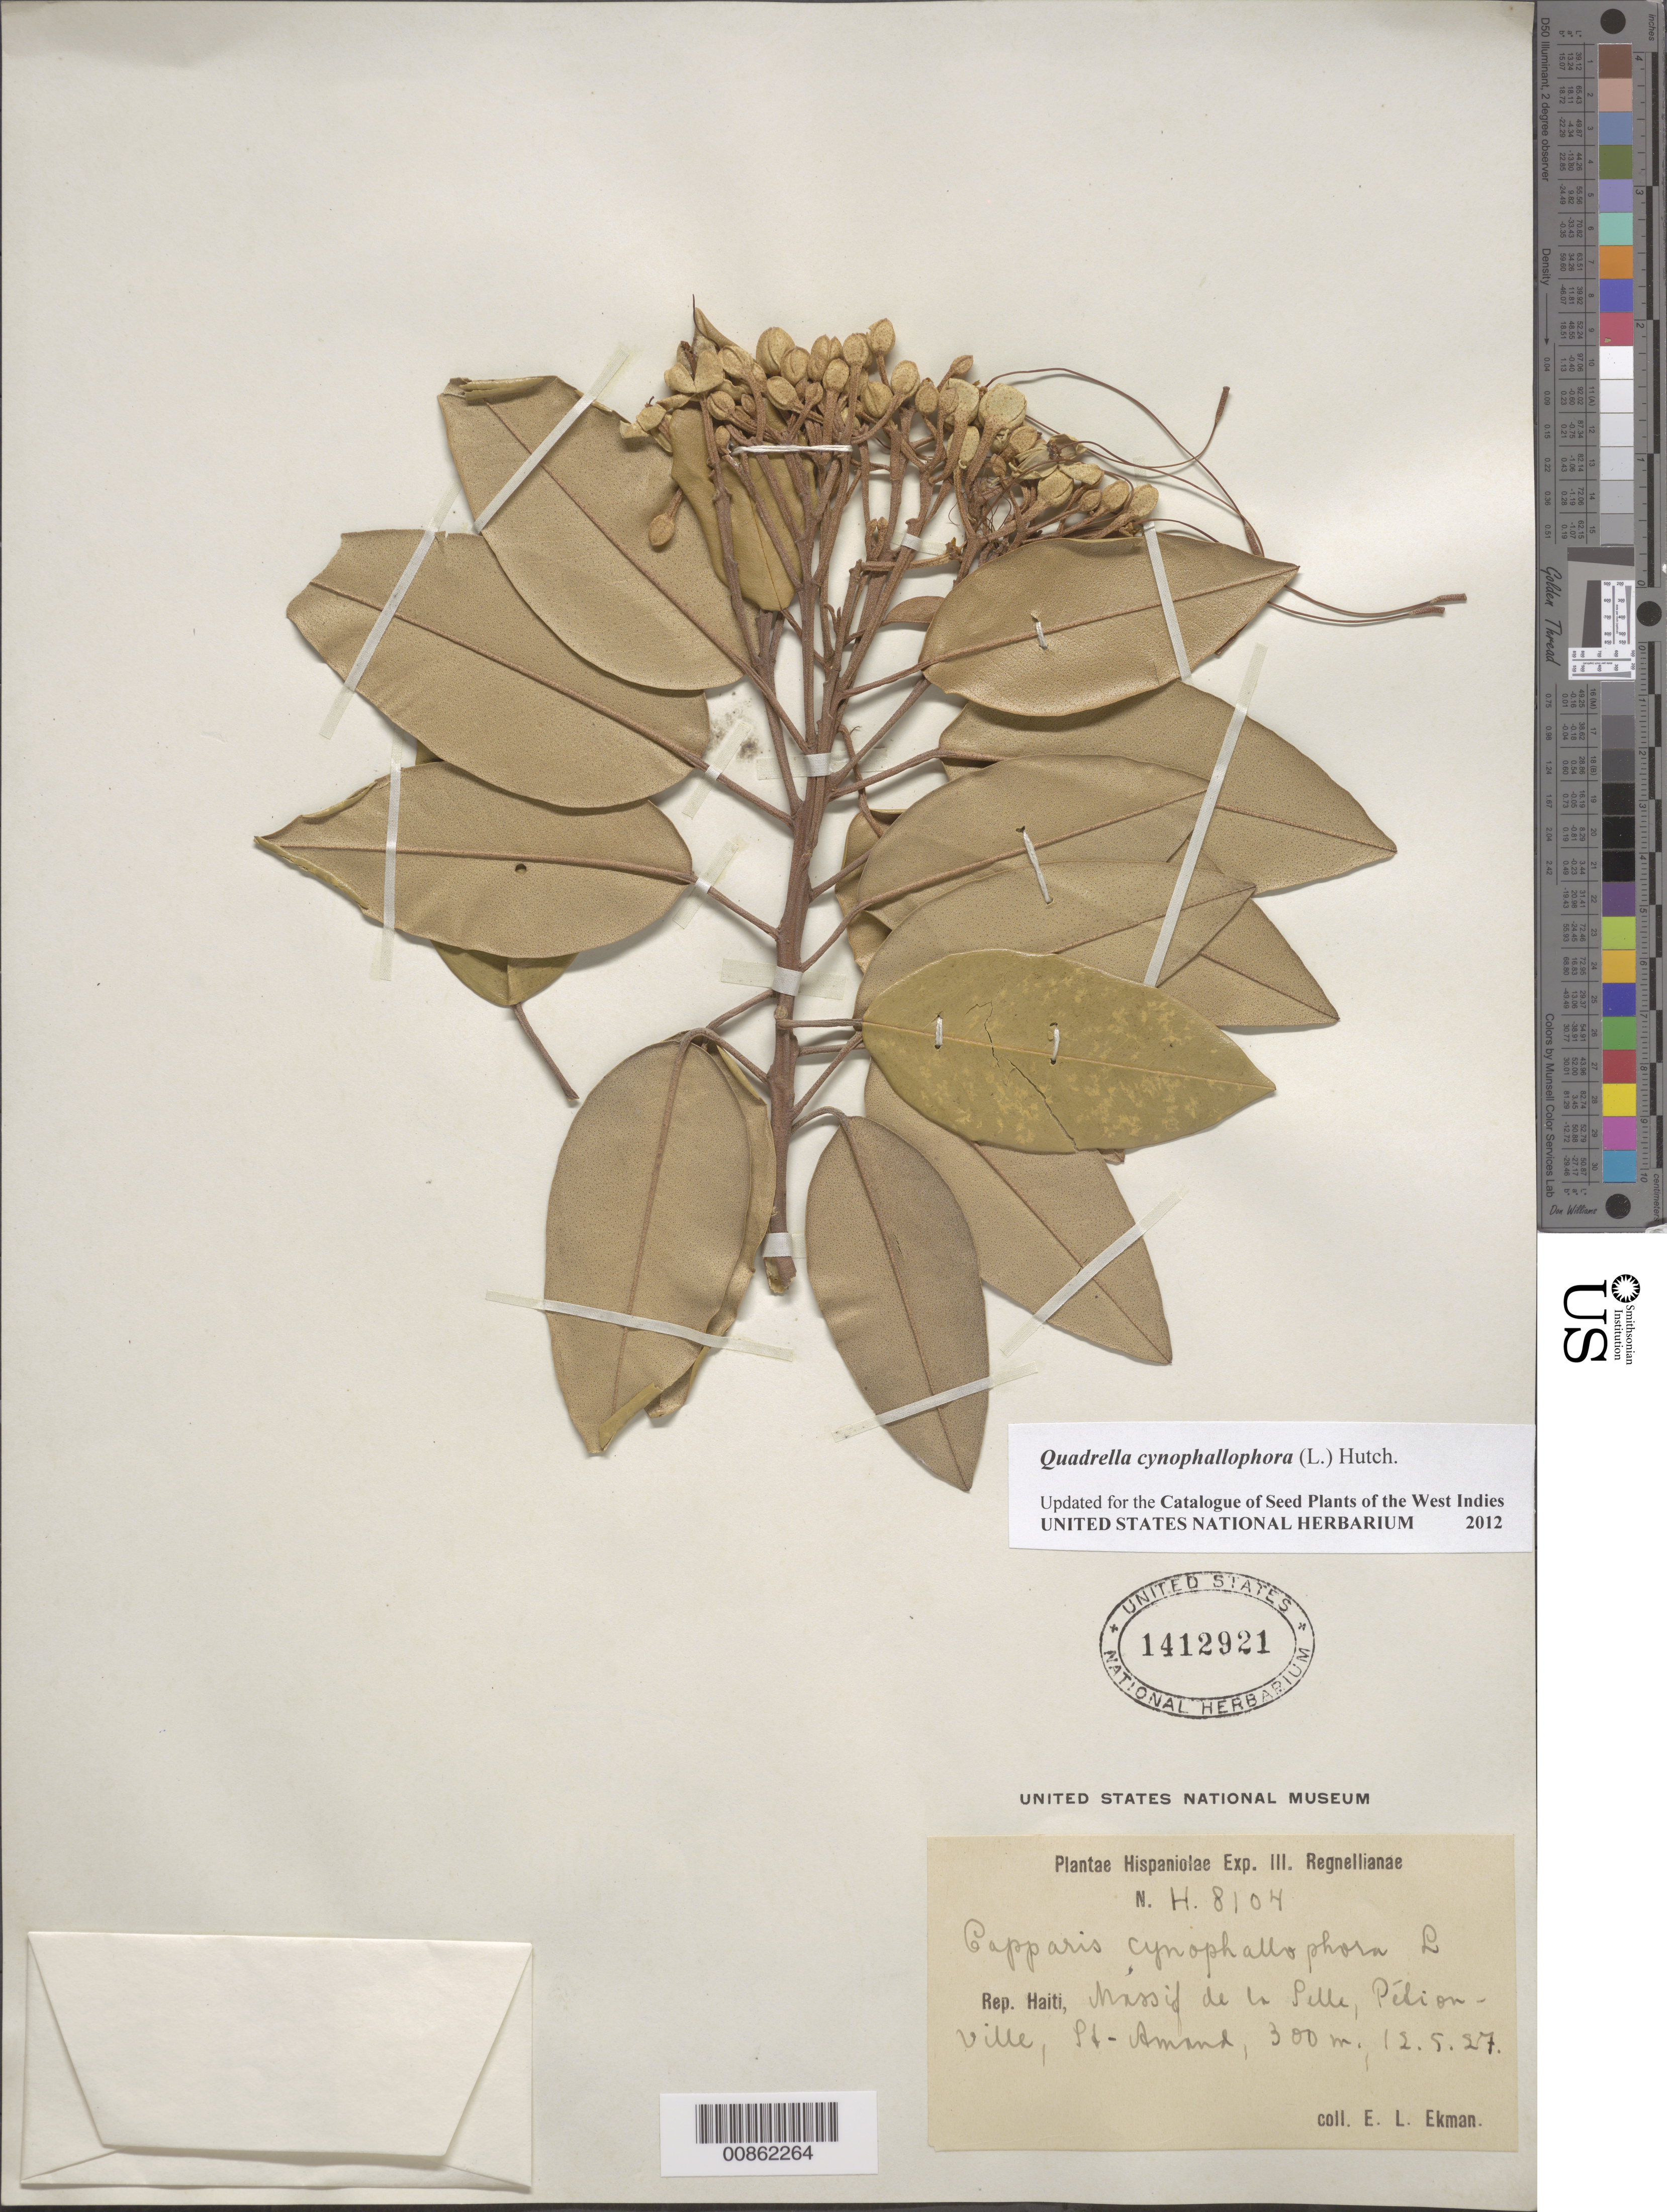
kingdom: Plantae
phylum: Tracheophyta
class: Magnoliopsida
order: Brassicales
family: Capparaceae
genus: Quadrella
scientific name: Quadrella cynophallophora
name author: (L.) Hutch.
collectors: E. L. Ekman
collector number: H 8104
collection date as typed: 12 May 1927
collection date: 1927-05-12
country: Haiti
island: Hispaniola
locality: Massif de la Selle, Pétionville, St.-Amand.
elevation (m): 300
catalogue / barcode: US 1412921